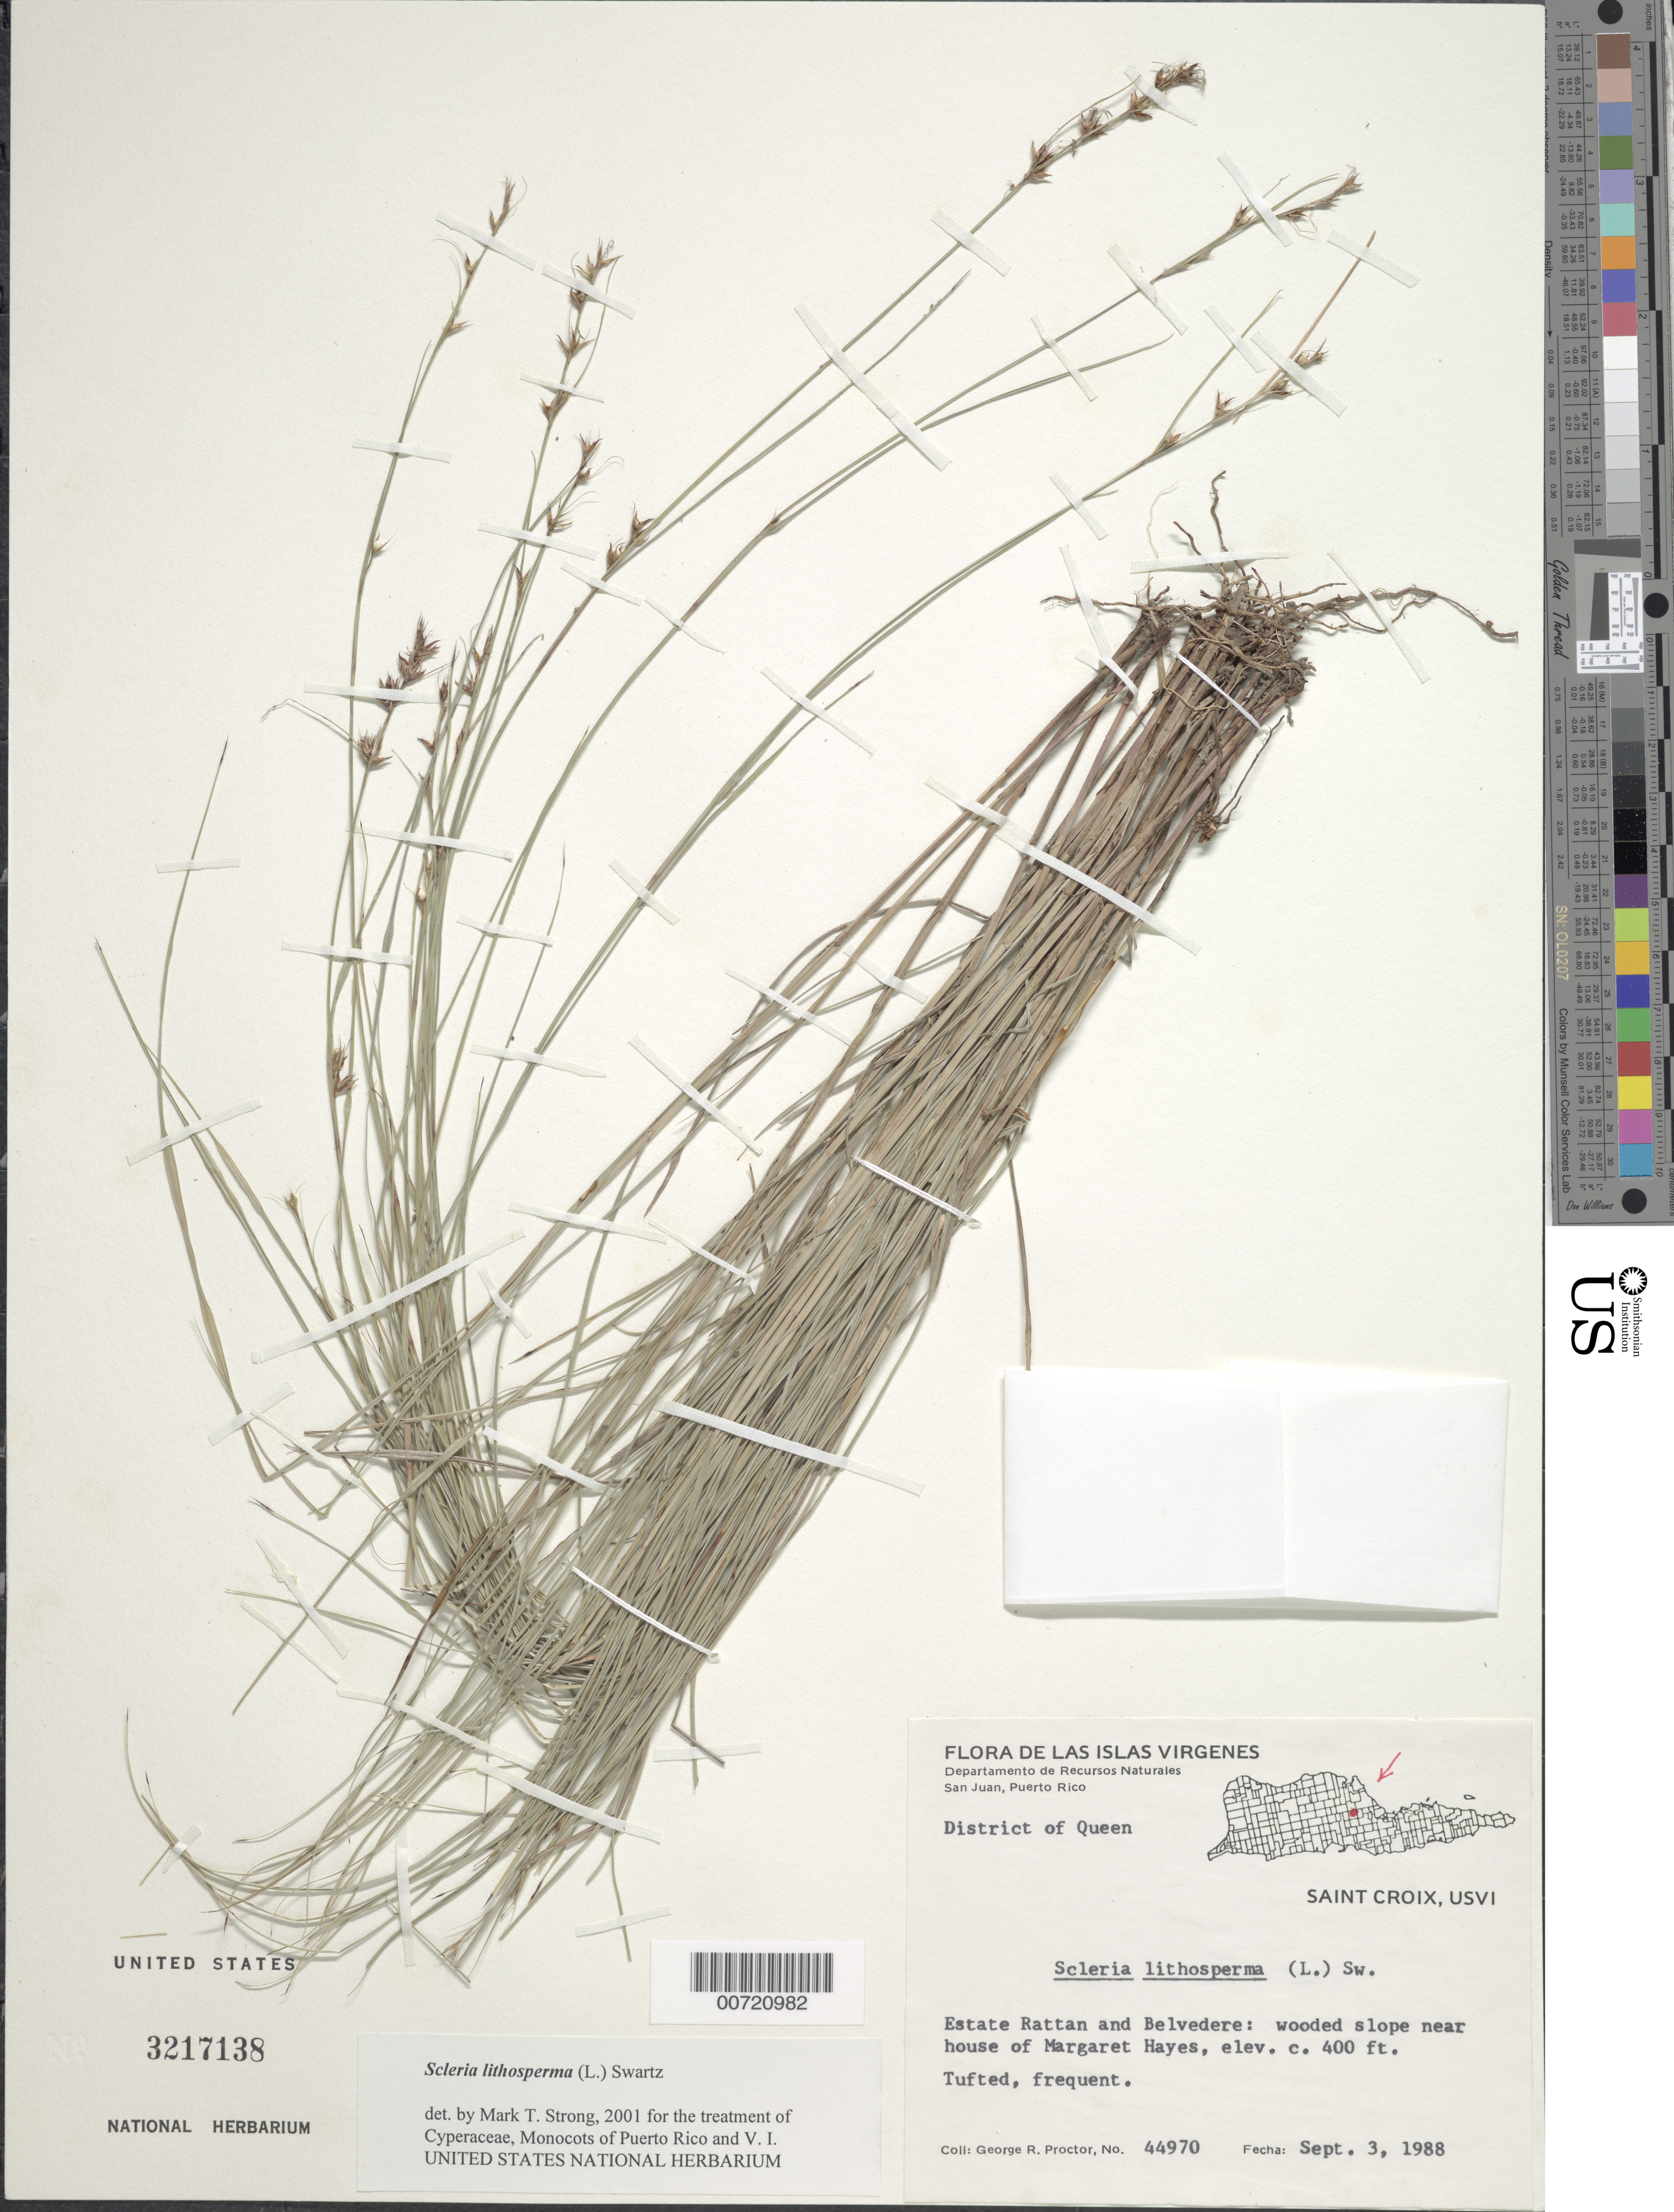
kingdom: Plantae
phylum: Tracheophyta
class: Liliopsida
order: Poales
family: Cyperaceae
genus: Scleria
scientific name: Scleria lithosperma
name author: (L.) Sw.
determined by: Strong, M. T., (US), Smithsonian Institution - National Museum of Natural History (UNITED STATES)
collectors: G. R. Proctor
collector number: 44970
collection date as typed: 03 Sep 1988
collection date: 1988-09-03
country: U.S. Virgin Islands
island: St. Croix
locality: St. Croix: District of Queen, Estate Rattan and Belvedere.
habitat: Wooded slope near house of Margaret Hayes.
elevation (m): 122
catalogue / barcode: US 3217138